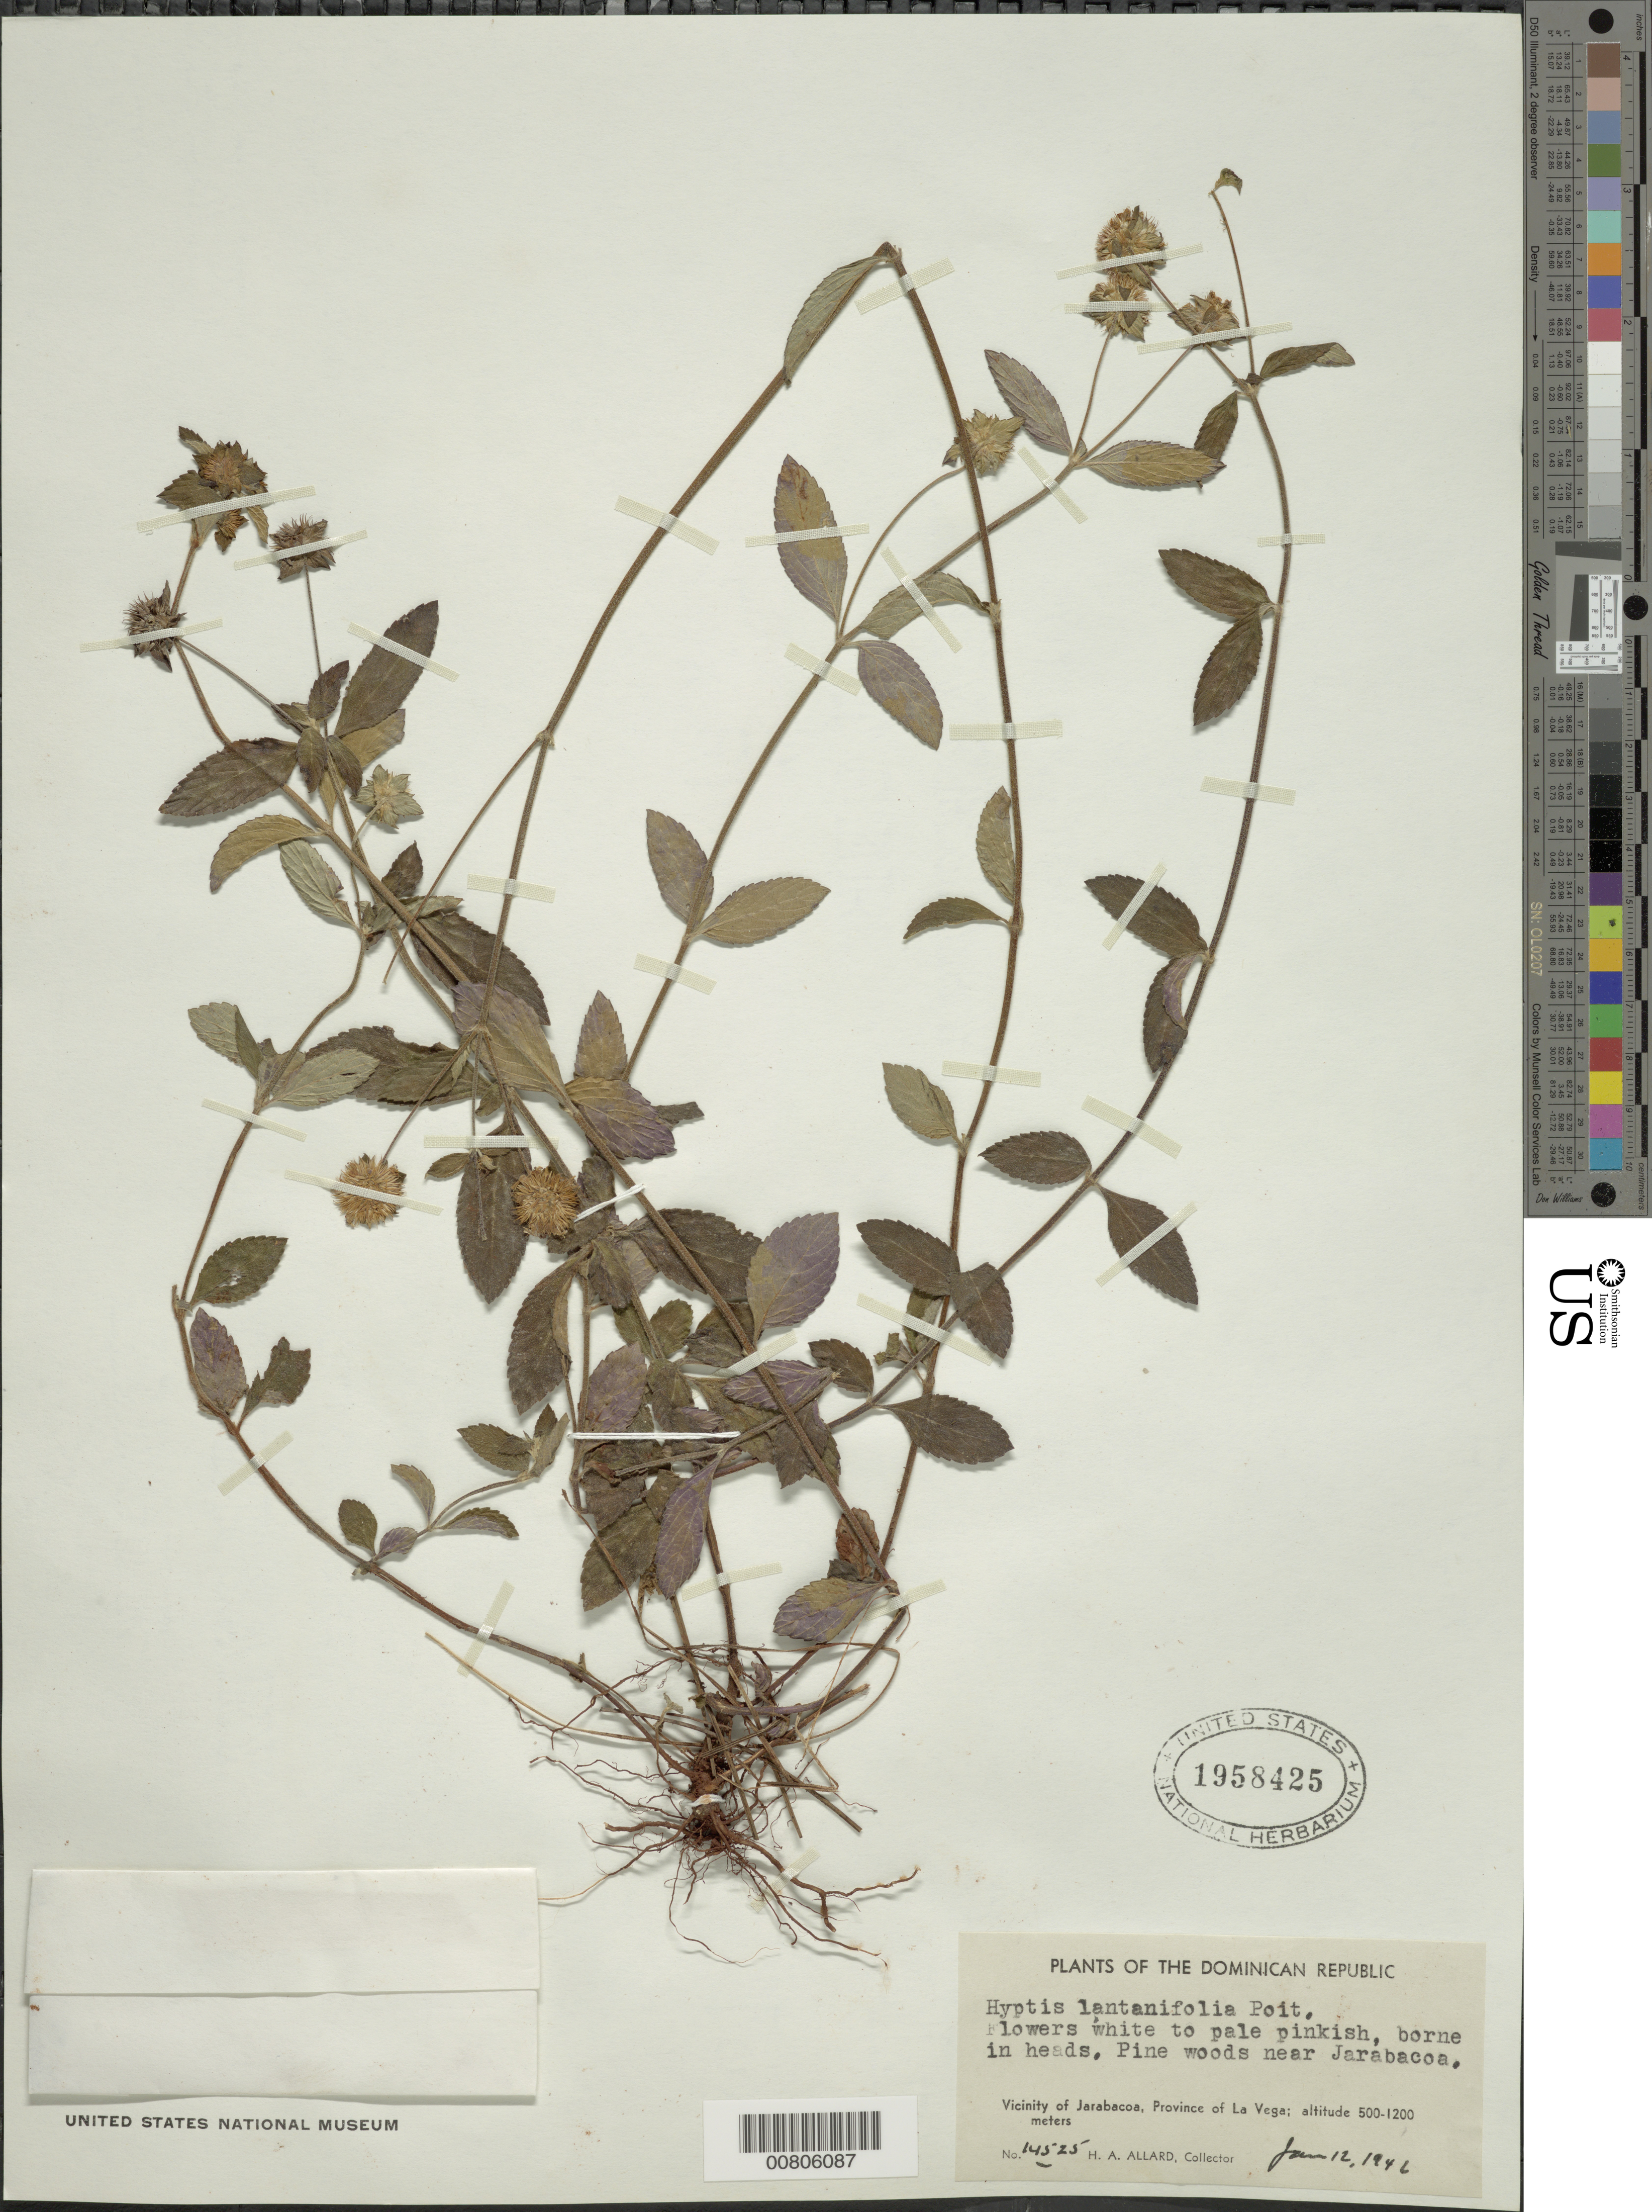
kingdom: Plantae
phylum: Tracheophyta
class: Magnoliopsida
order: Lamiales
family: Lamiaceae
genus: Hyptis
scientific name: Hyptis lantanifolia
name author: Poit.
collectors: H. A. Allard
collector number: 14525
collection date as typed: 12 Jan 1946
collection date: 1946-01-12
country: Dominican Republic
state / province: La Vega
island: Hispaniola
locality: Vicinity of Jarabacoa, near city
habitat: Pine woods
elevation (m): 500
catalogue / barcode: US 1958425